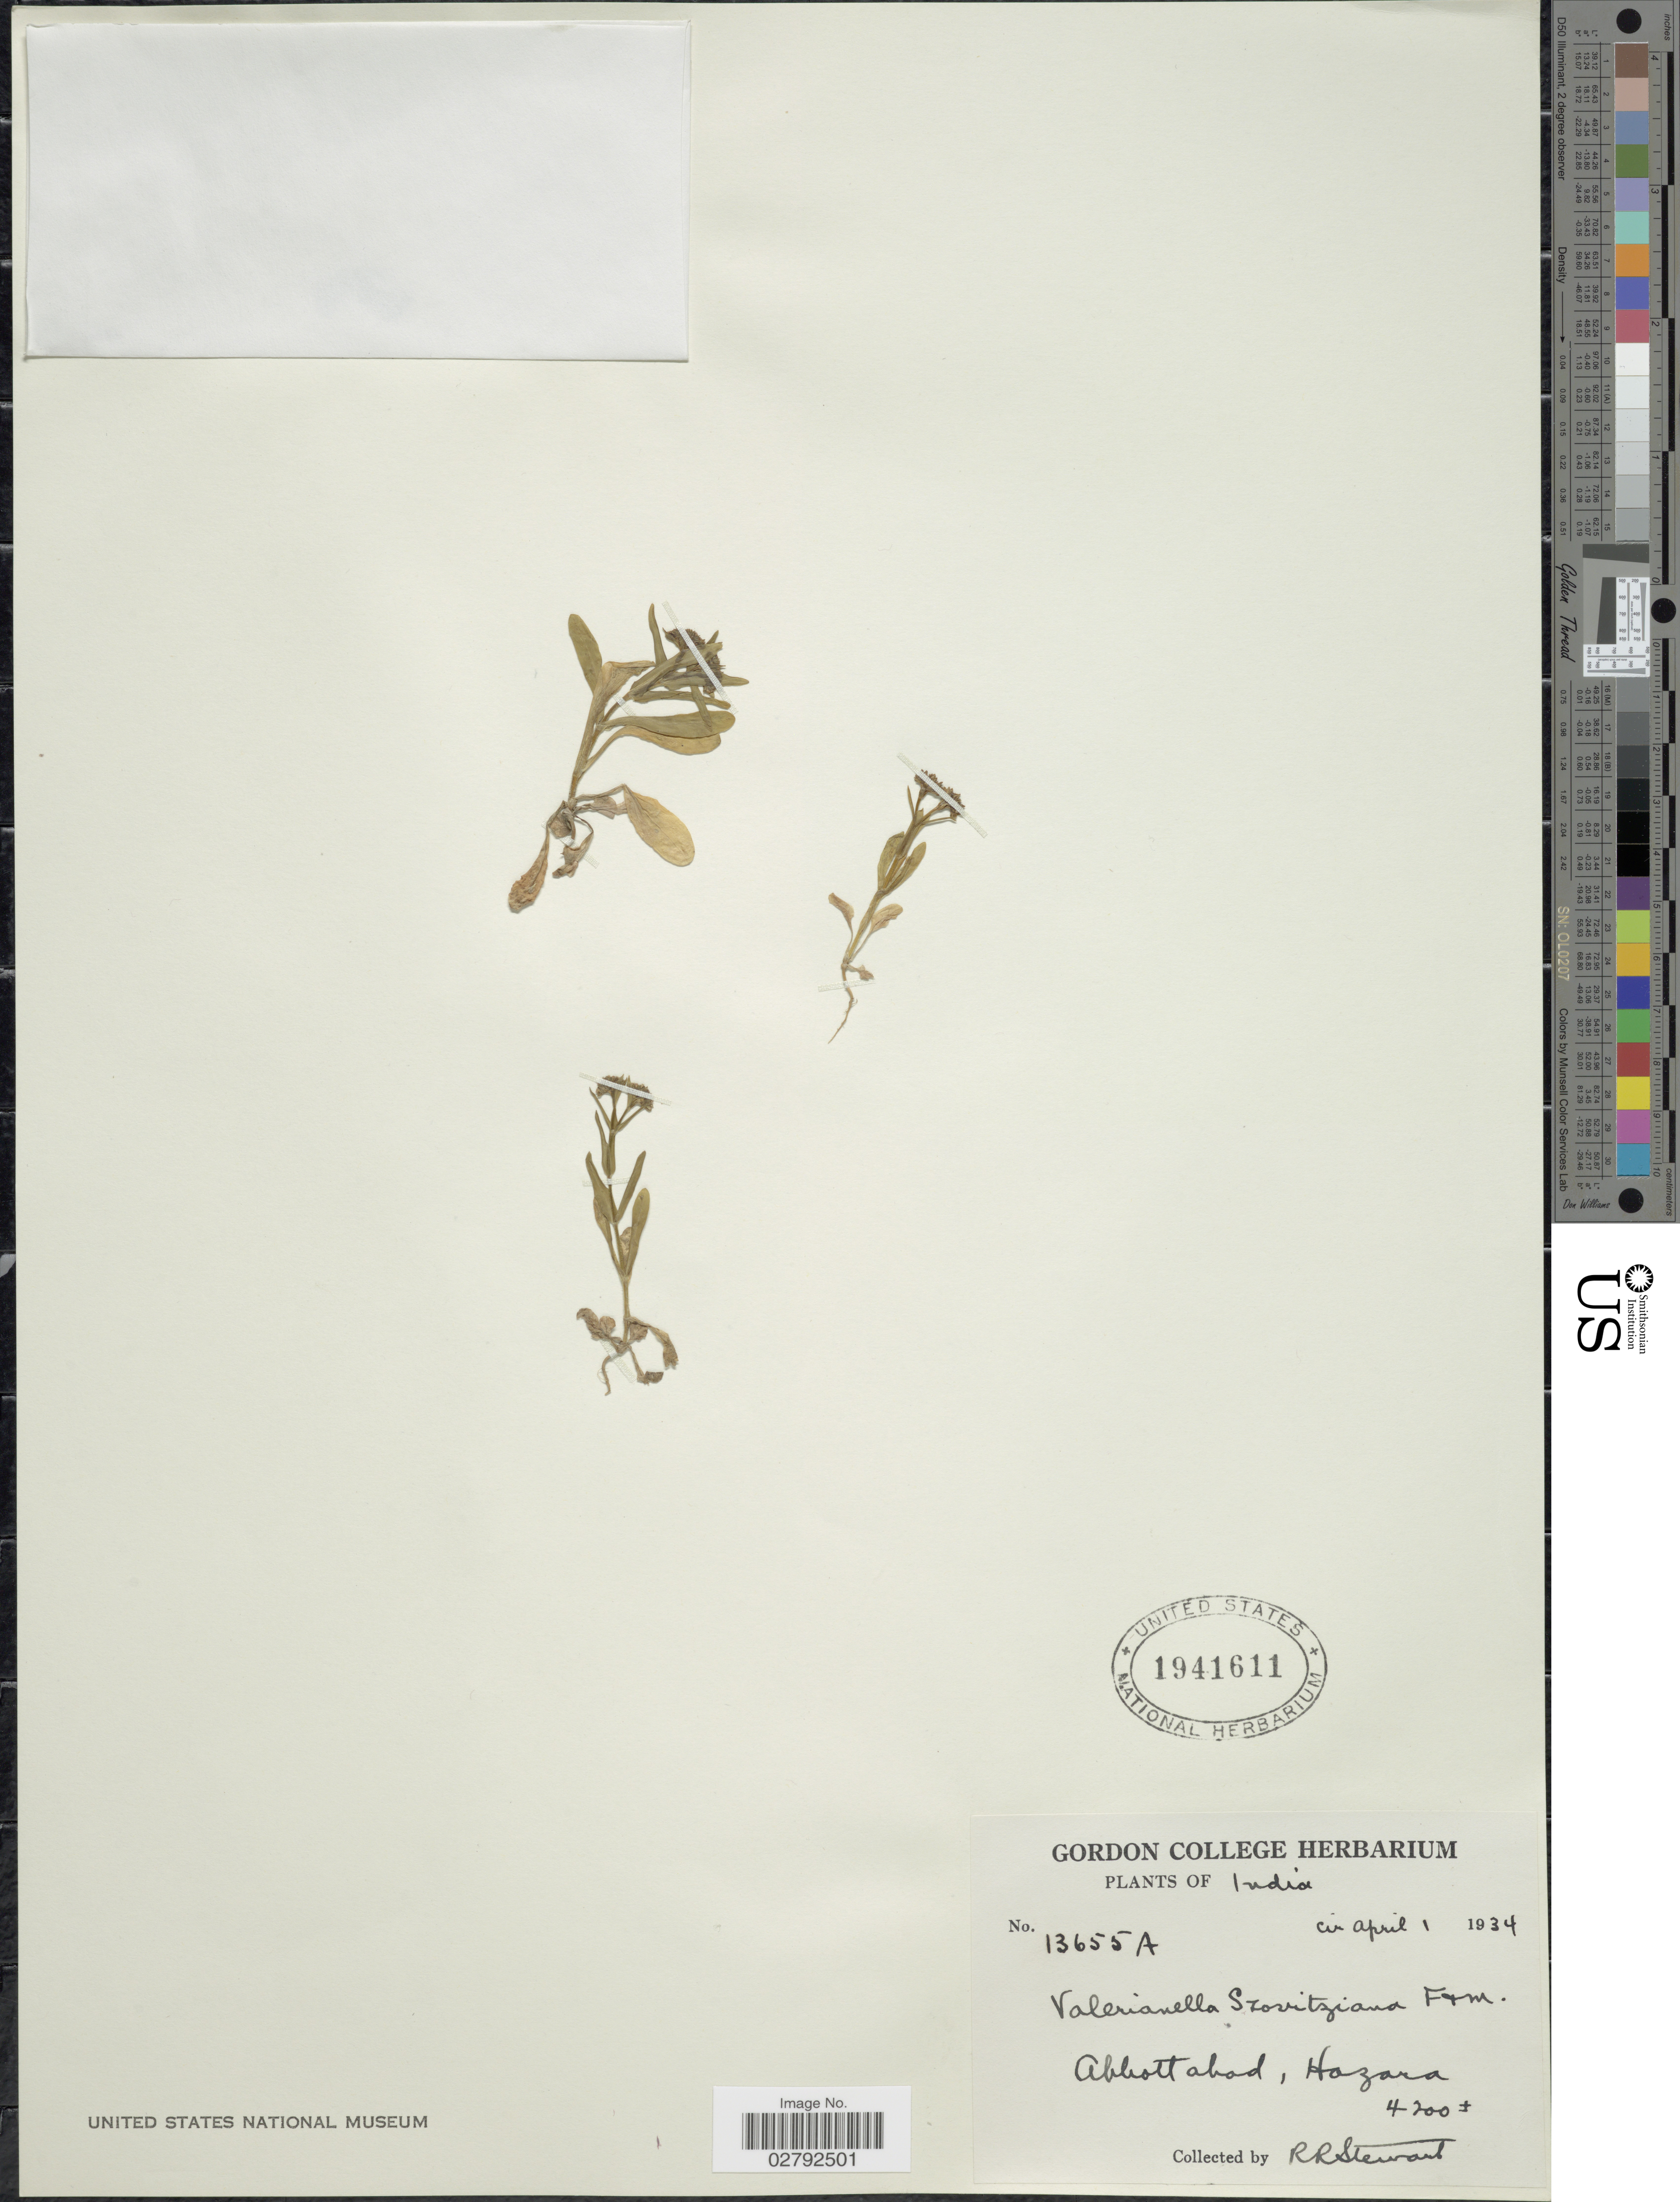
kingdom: Plantae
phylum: Tracheophyta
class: Magnoliopsida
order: Dipsacales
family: Caprifoliaceae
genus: Valerianella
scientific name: Valerianella szovitsiana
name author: Fisch. & C.A. Mey.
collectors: R. R. Stewart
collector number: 13655A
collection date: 1934-04-01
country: Pakistan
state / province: Khyber Pakhtunkhwa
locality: Abbottabad, Hazara.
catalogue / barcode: US 1941611